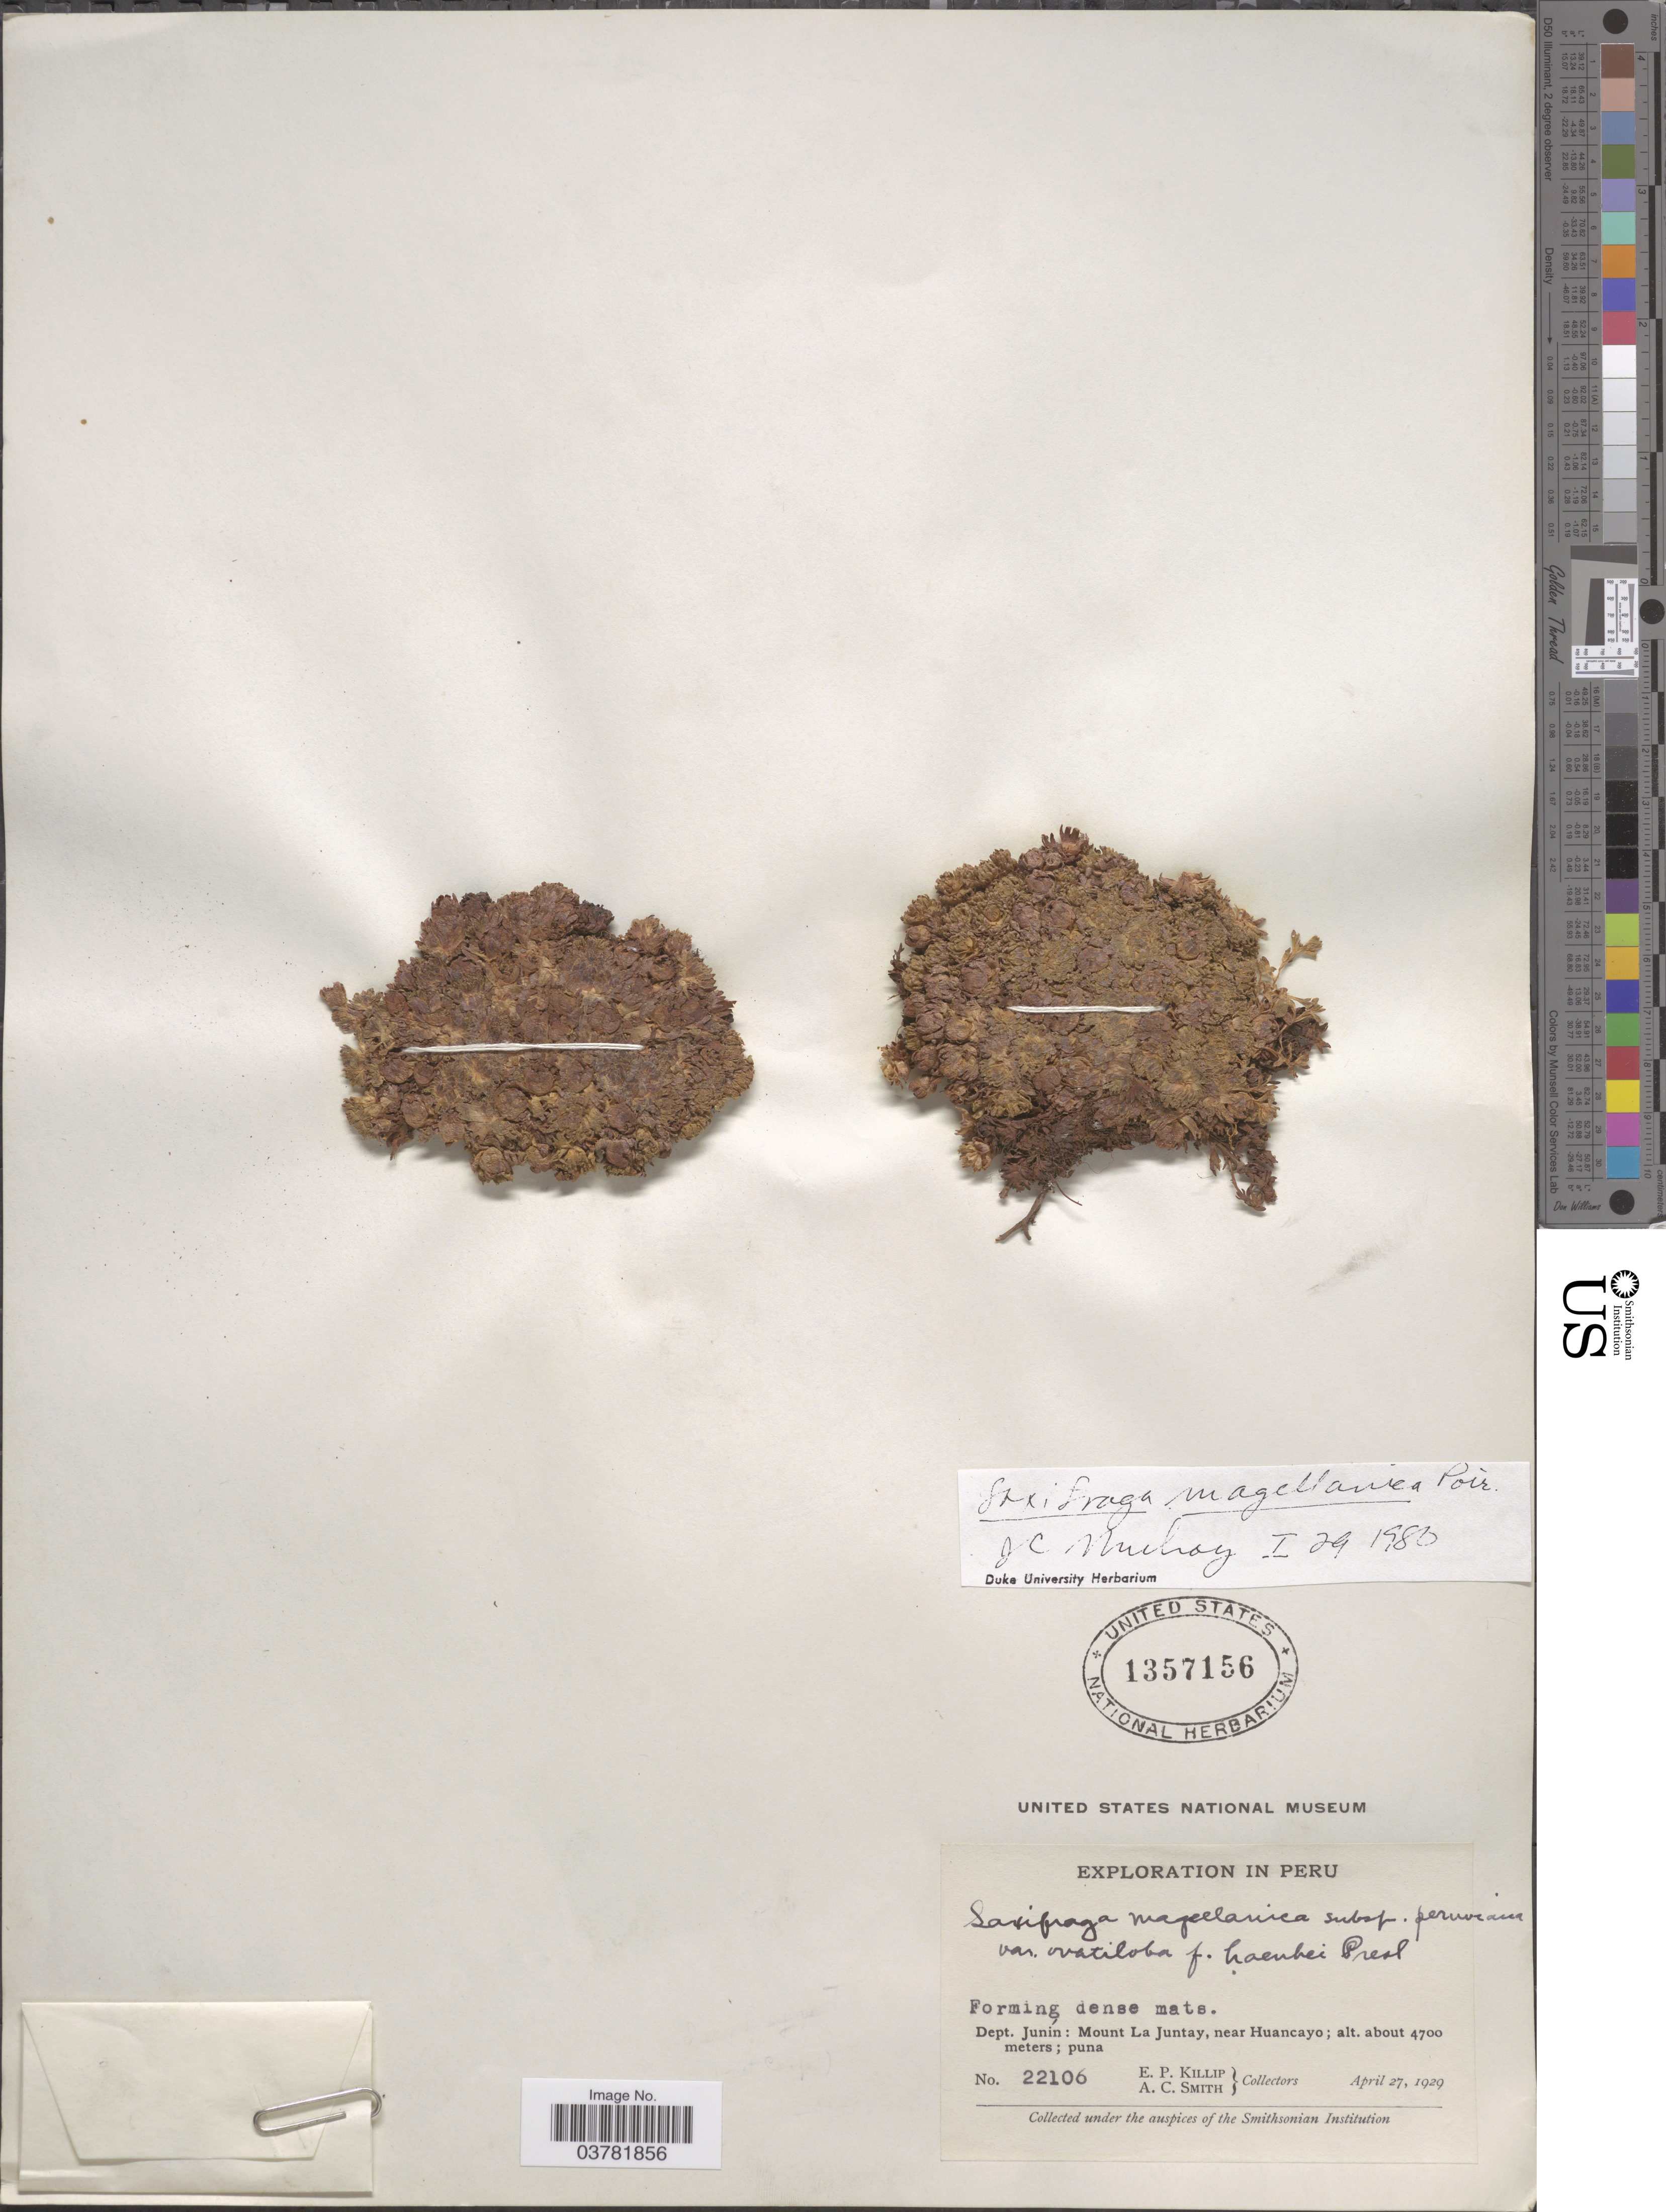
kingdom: Plantae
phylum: Tracheophyta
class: Magnoliopsida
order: Saxifragales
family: Saxifragaceae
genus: Saxifraga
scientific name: Saxifraga magellanica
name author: Poir.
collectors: E. P. Killip & A. C. Smith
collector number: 22106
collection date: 1929-04-27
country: Peru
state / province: Junín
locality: Exploration in Peru. Dept. Junín: Mount La Juntay, near Huancayo.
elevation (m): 4700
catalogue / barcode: US 1357156